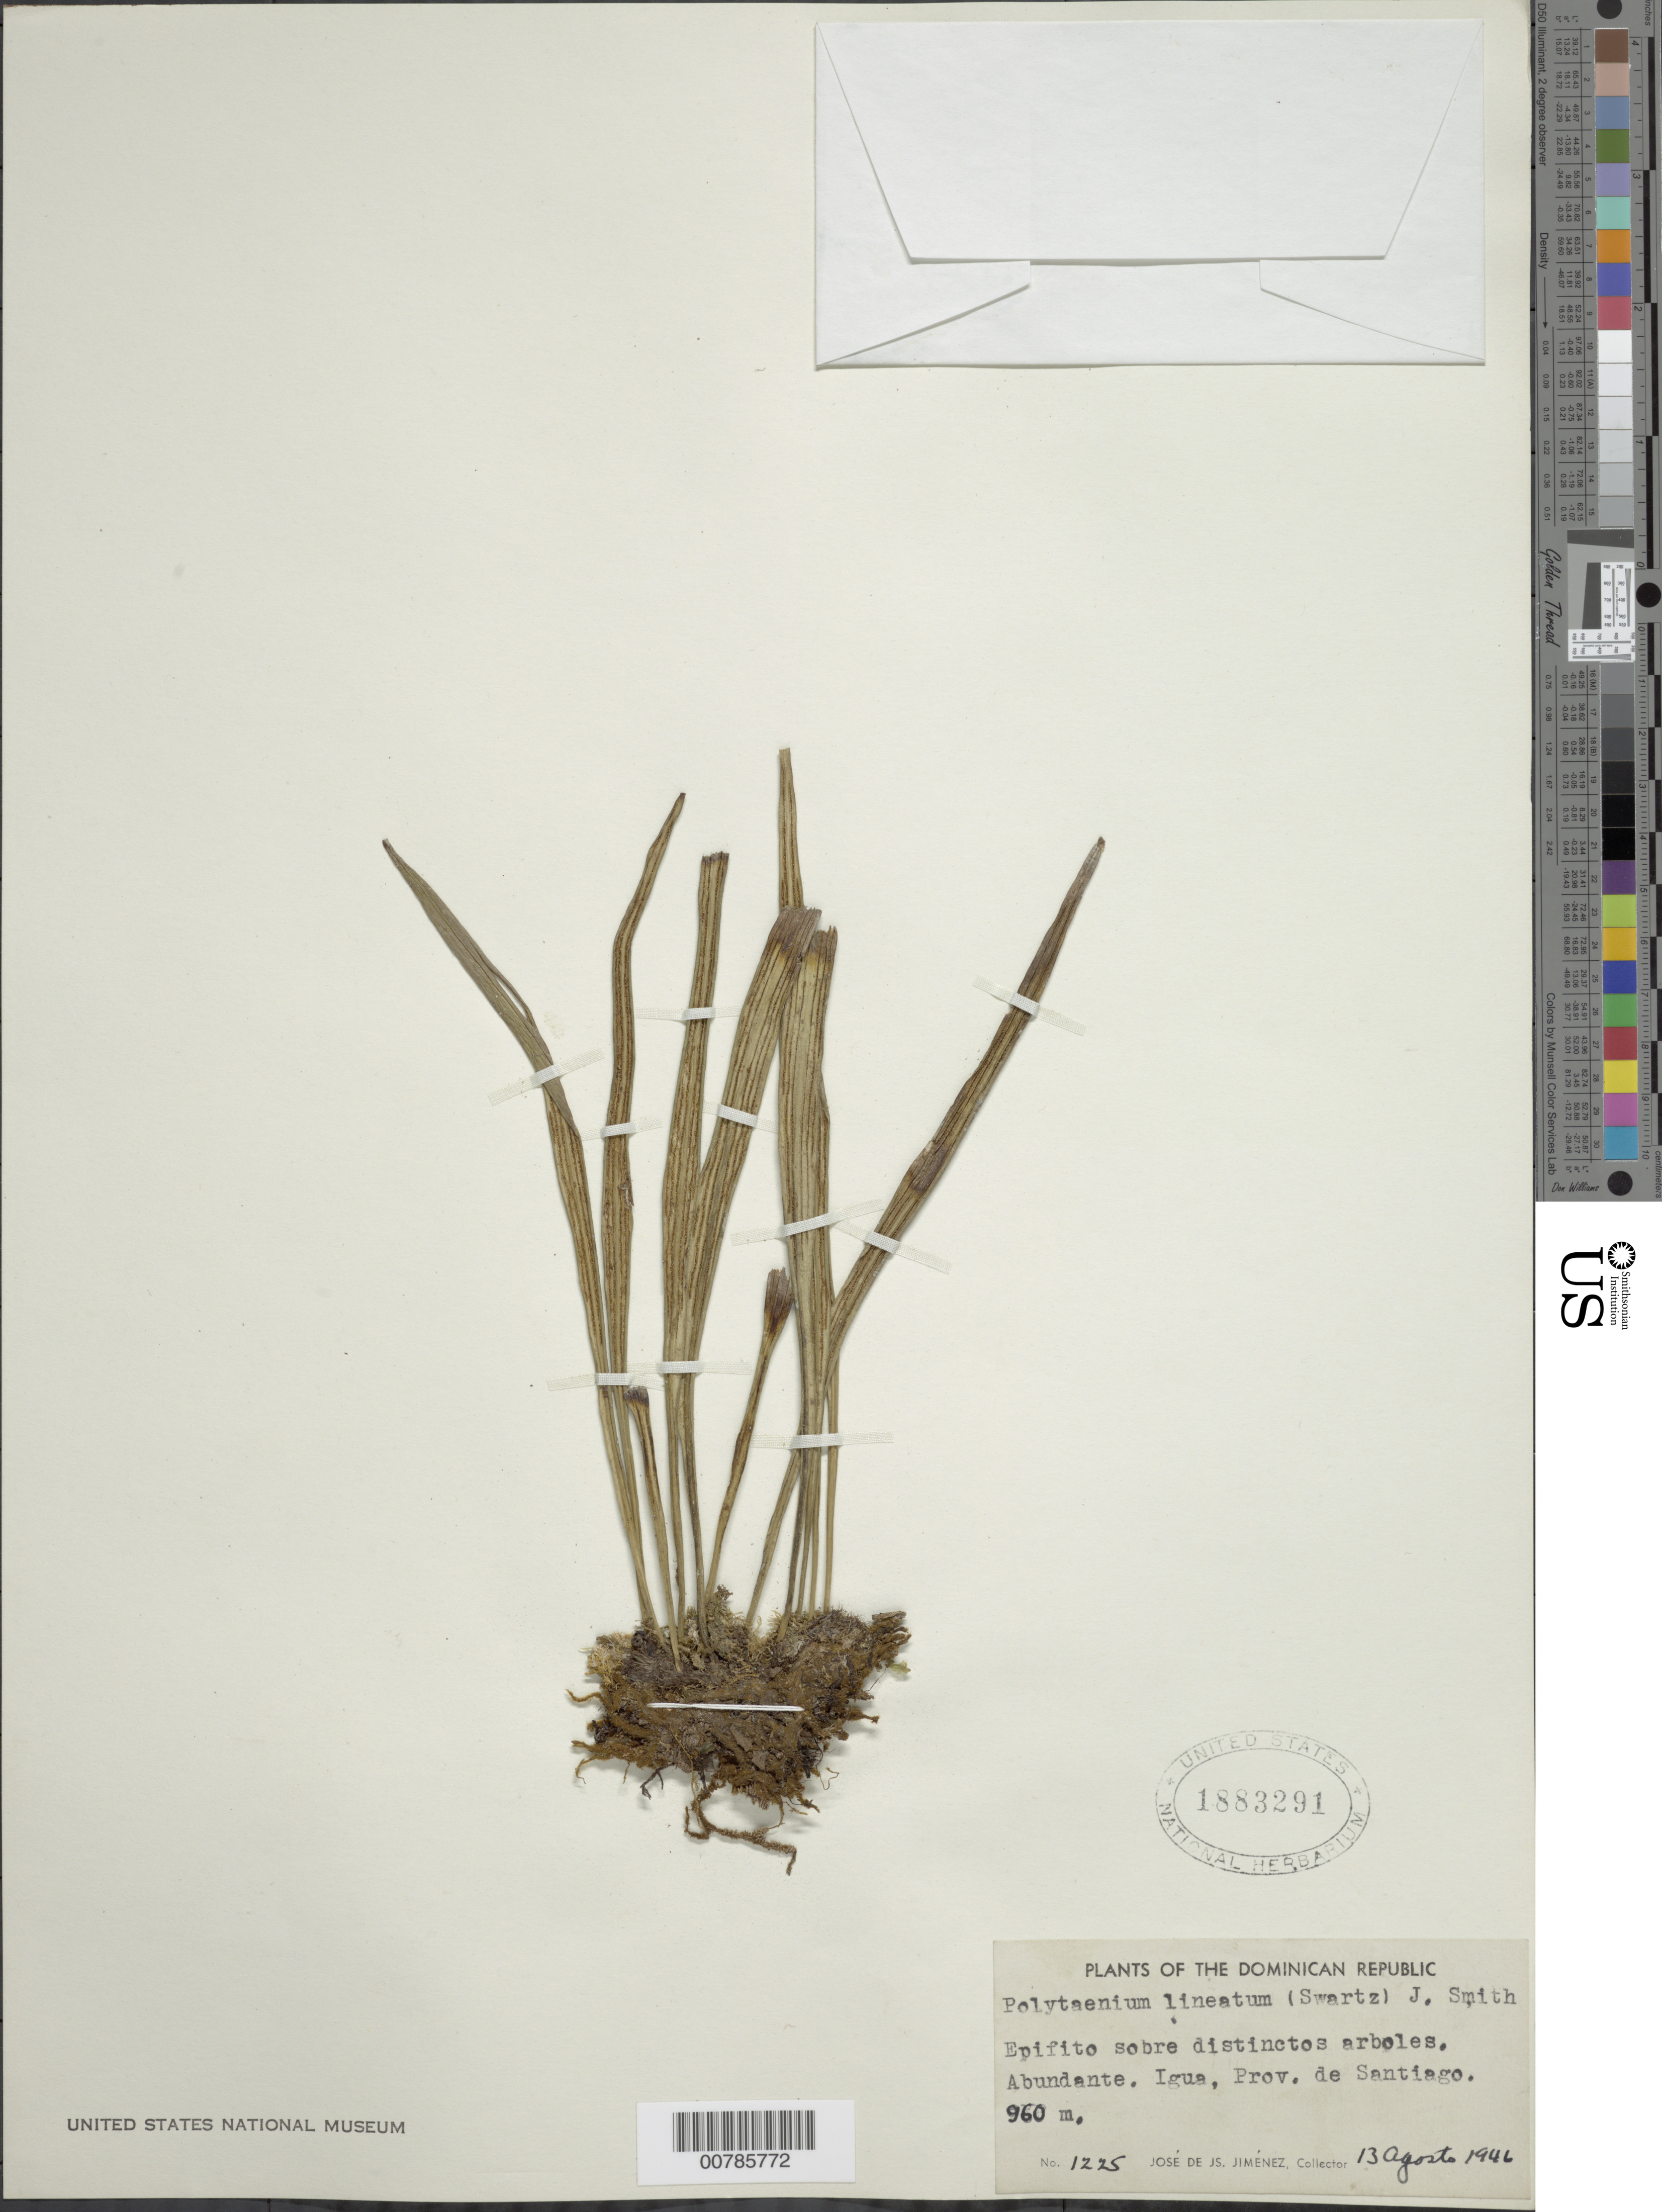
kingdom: Plantae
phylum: Tracheophyta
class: Polypodiopsida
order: Polypodiales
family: Pteridaceae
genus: Polytaenium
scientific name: Polytaenium lineatum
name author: (Sw.) J. Sm.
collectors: J. J. Jiménez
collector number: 1225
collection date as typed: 13 Aug 1946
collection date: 1946-08-13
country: Dominican Republic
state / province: Santiago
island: Hispaniola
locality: Igua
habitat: Sobre distinctos arboles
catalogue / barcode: US 1883291